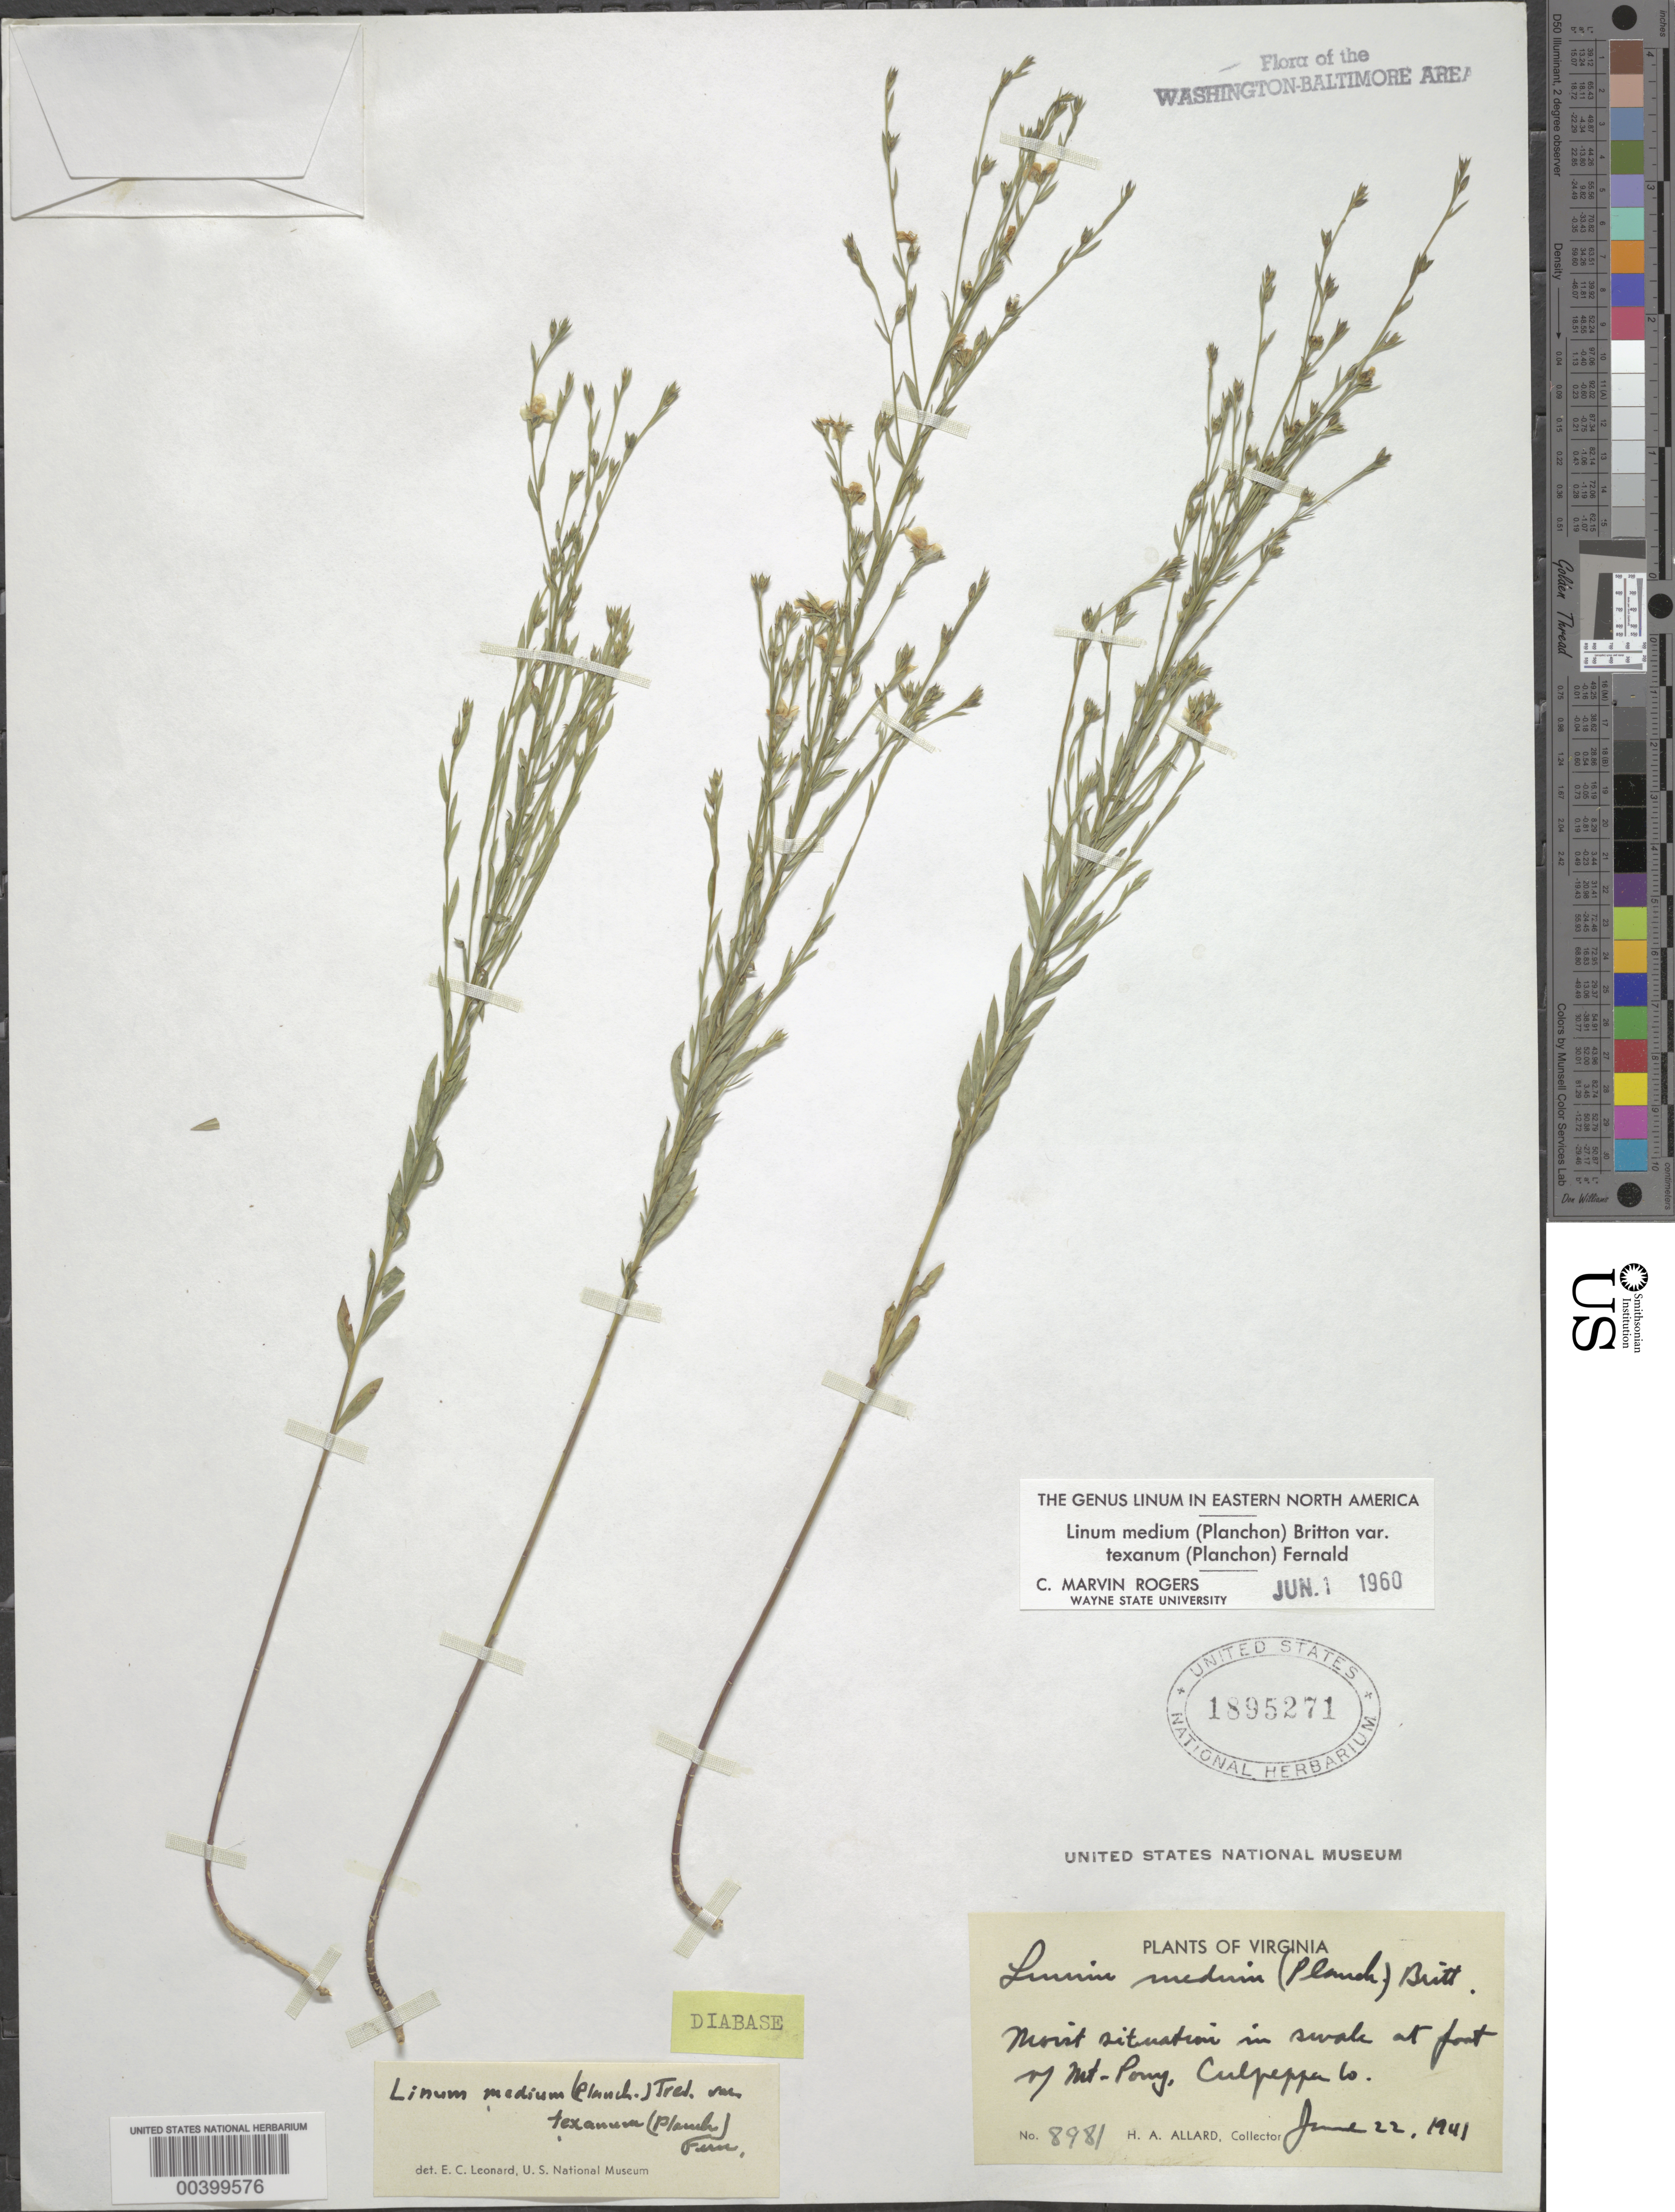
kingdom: Plantae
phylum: Tracheophyta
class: Magnoliopsida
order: Malpighiales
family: Linaceae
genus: Linum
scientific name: Linum medium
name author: (Planch.) Britton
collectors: H. A. Allard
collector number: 8981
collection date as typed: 22 Jun 1941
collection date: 1941-06-22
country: United States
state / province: Virginia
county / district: Culpeper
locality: Mount Pony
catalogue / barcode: US 1895271